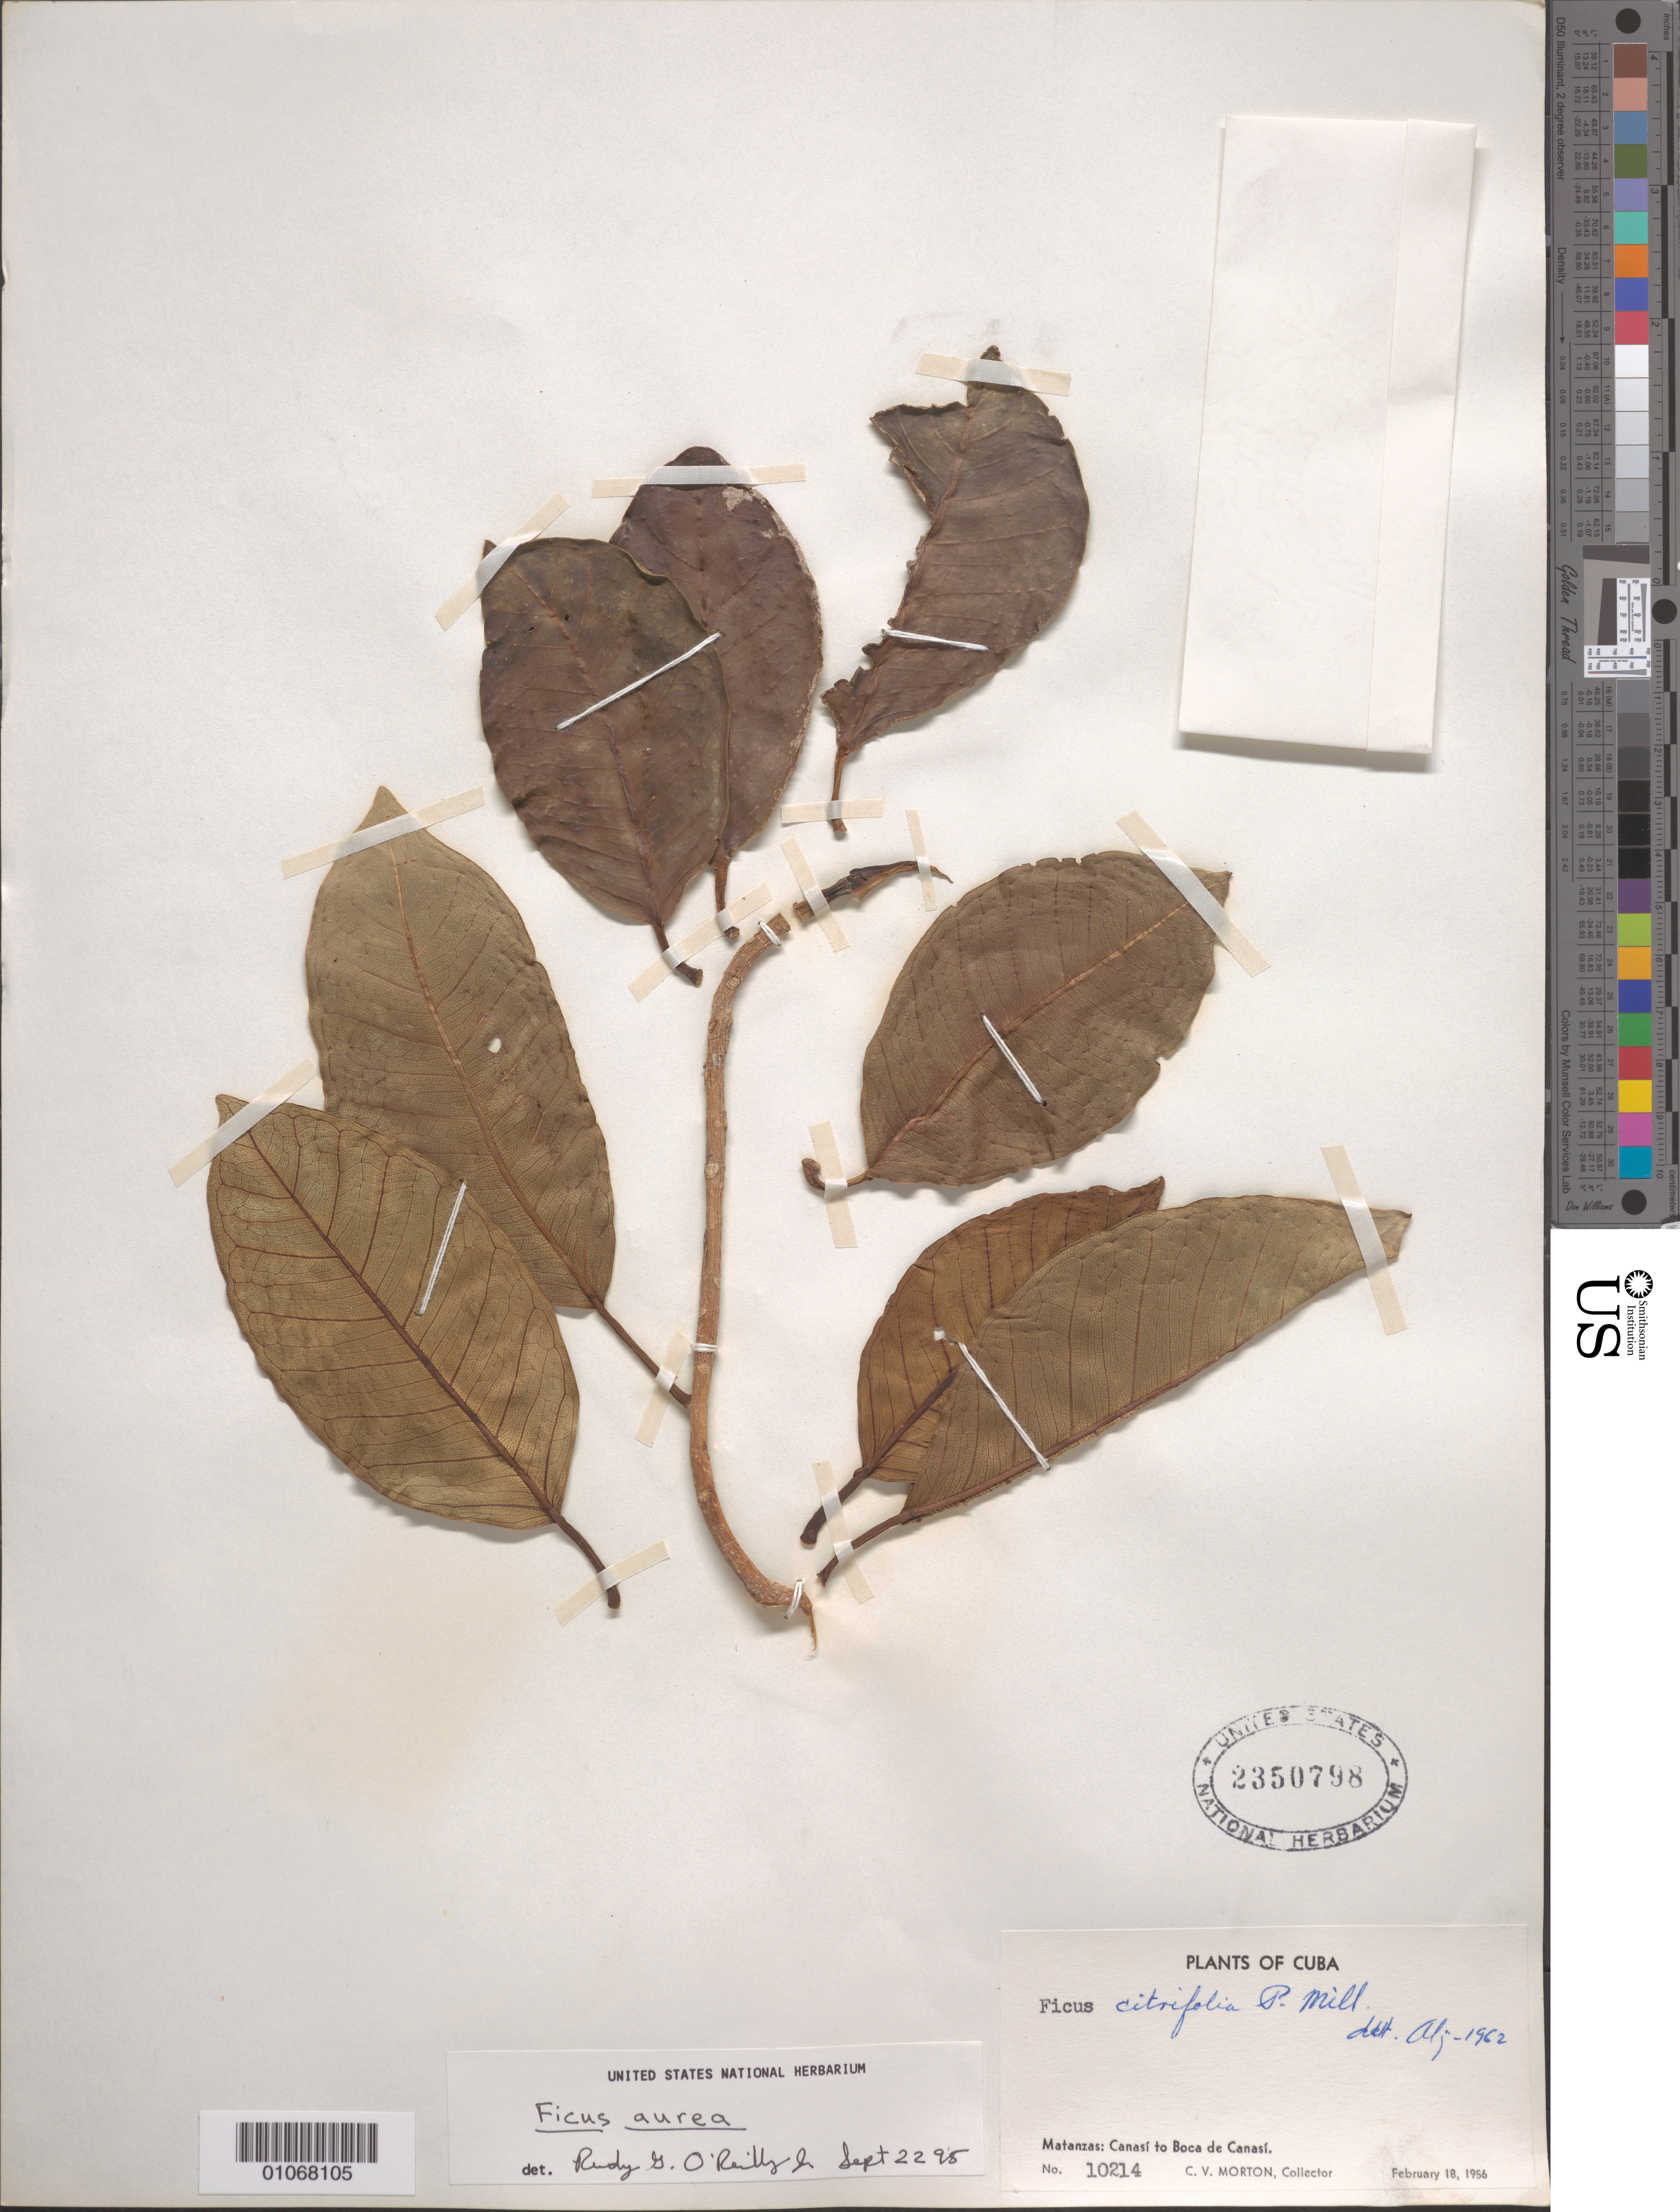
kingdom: Plantae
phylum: Tracheophyta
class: Magnoliopsida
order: Rosales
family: Moraceae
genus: Ficus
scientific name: Ficus aurea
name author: Nutt.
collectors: C. V. Morton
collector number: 10214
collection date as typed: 18 Feb 1956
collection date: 1956-02-18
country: Cuba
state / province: Matanzas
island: Cuba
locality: Canasi to Boca de Canasi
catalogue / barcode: US 2350798